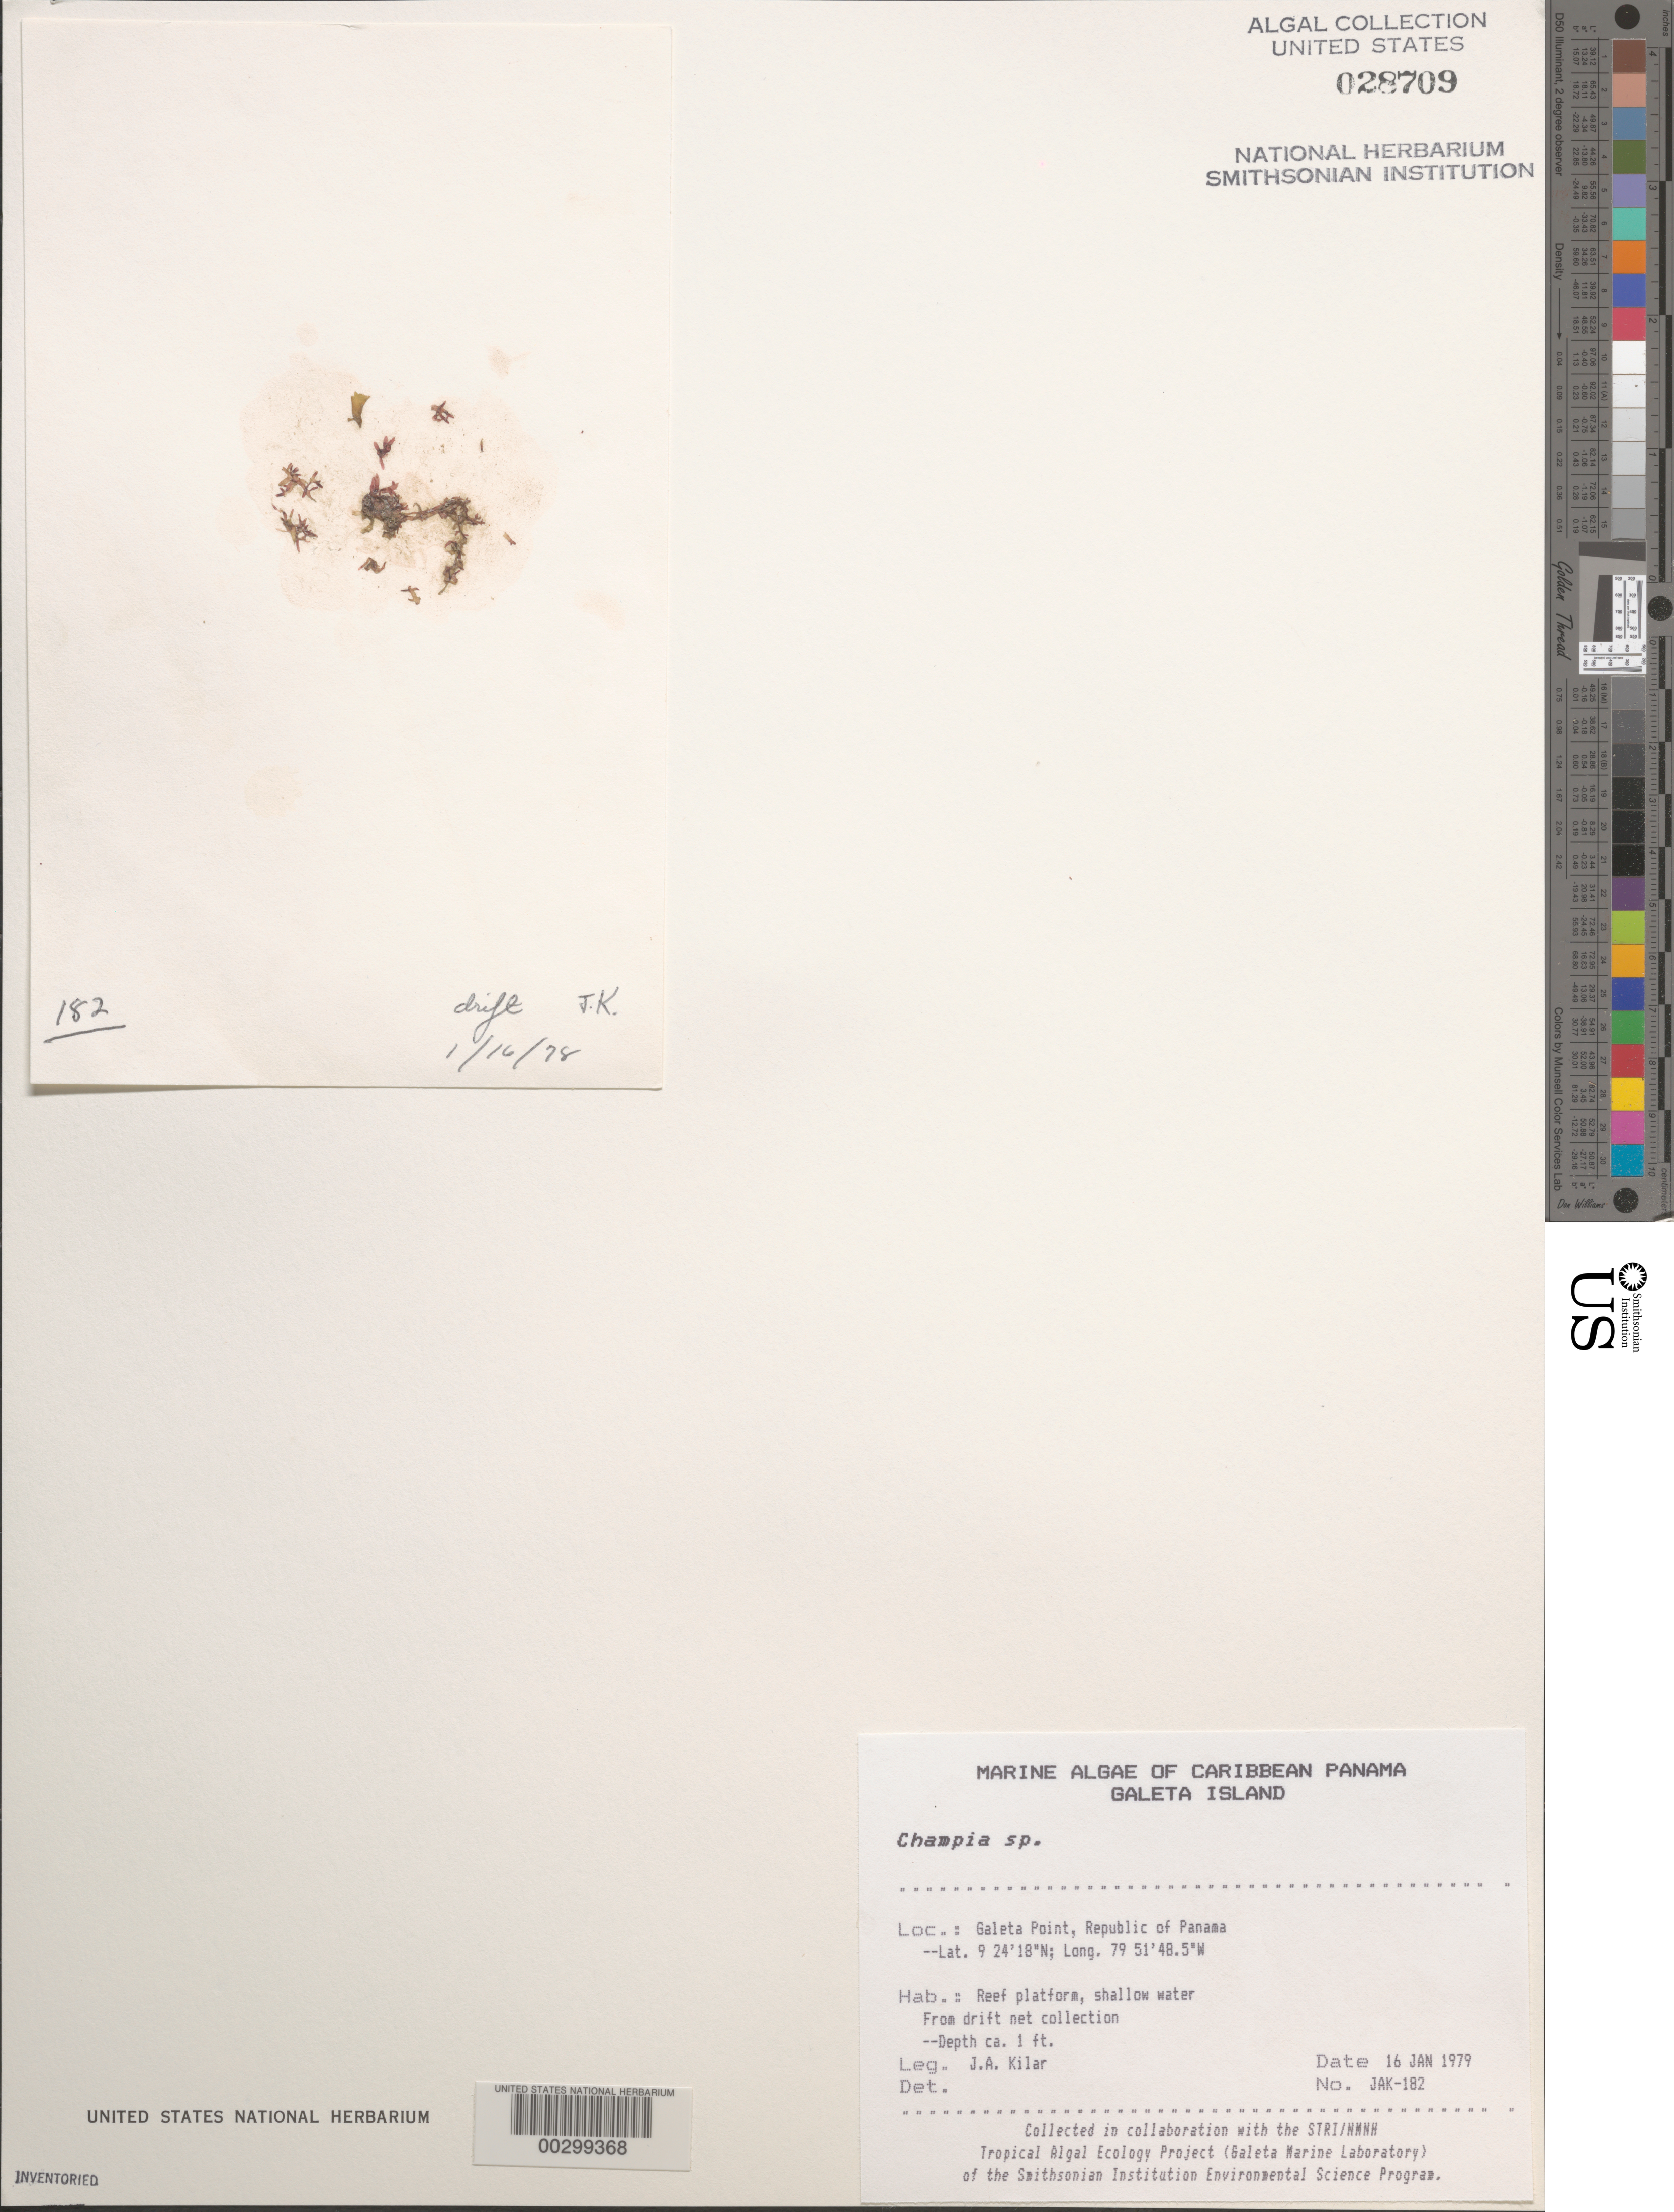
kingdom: Plantae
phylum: Rhodophyta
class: Florideophyceae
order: Rhodymeniales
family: Champiaceae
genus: Champia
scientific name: Champia sp.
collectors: J. A. Kilar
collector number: JAK-182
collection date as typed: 16 Jan 1979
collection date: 1979-01-16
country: Panama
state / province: Colón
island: Galeta Island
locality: Galeta Point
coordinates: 9 24' 18" N, 79 51' 48.5" W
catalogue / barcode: US 28709